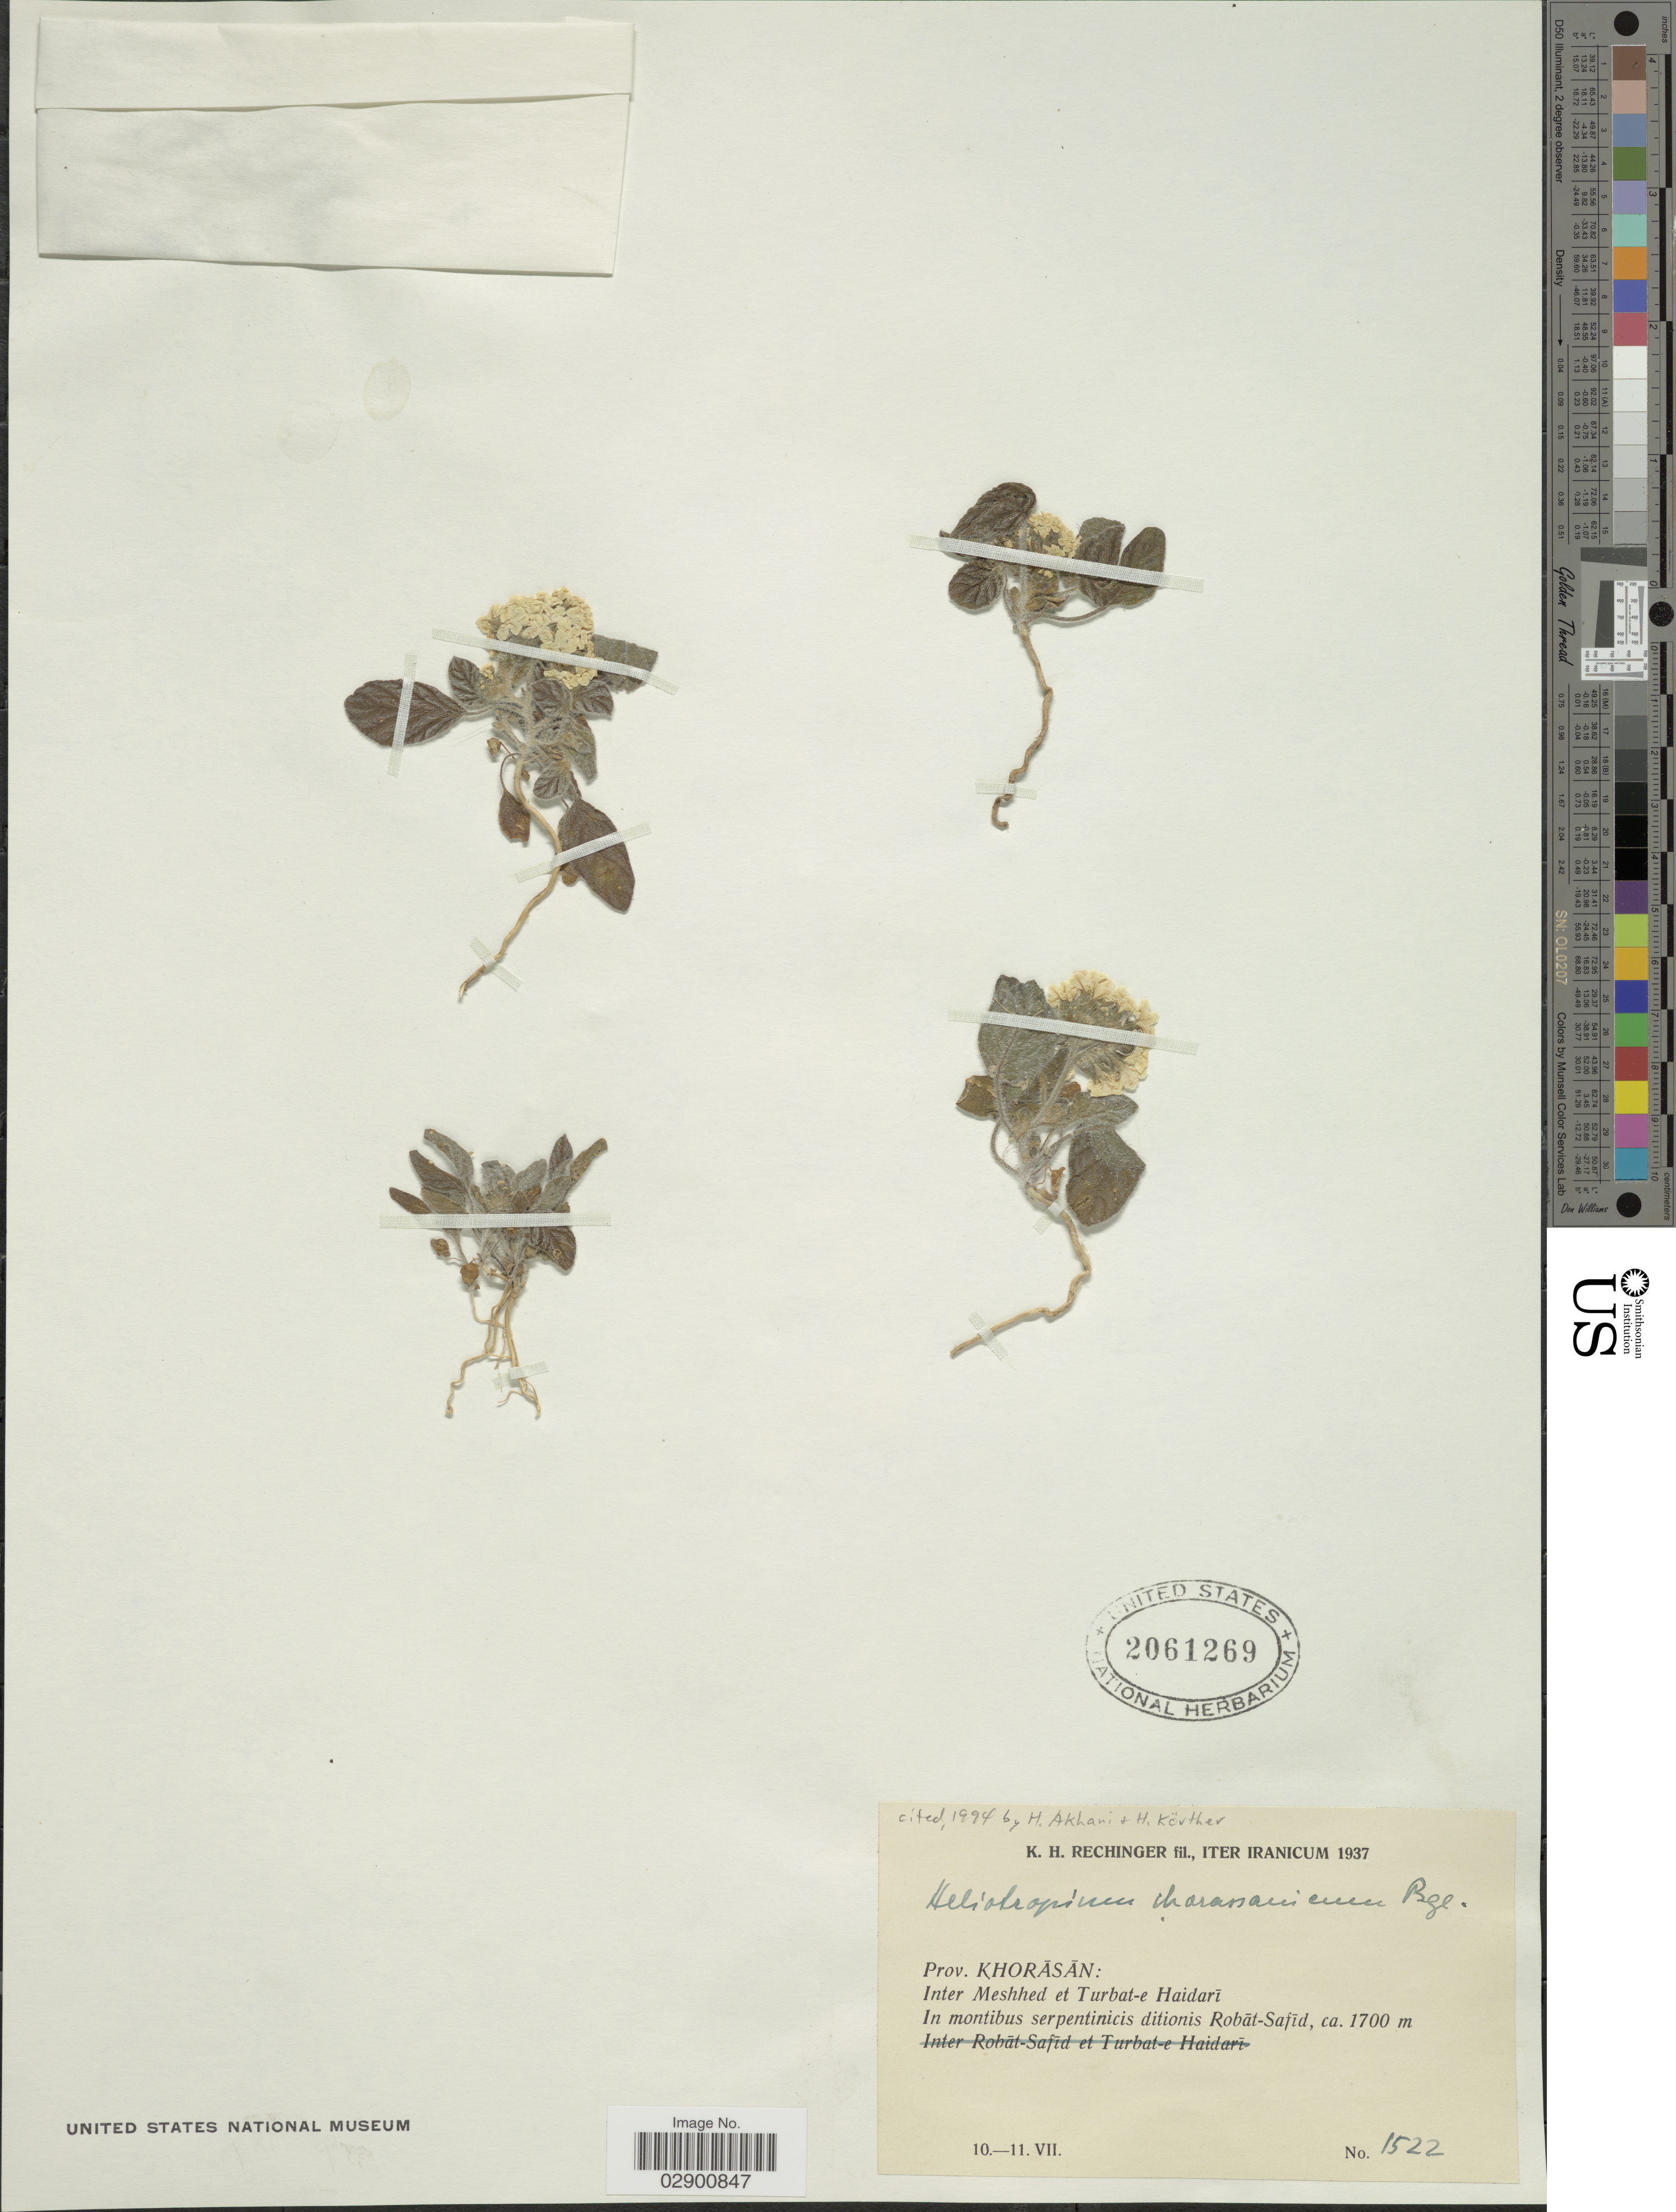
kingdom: Plantae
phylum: Tracheophyta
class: Magnoliopsida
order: Boraginales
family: Heliotropiaceae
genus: Heliotropium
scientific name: Heliotropium chorassanicum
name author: Bunge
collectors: K. H. Rechinger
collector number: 1522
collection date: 1937-07-10/1937-07-11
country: Iran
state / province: Khorasan [obsolete]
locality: Prov. Khoräsän: Inter Meshhed et Turbat-0e Haidarï. In montibus serpentinicis ditionis Robät-Safïd.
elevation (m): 1700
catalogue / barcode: US 2061269